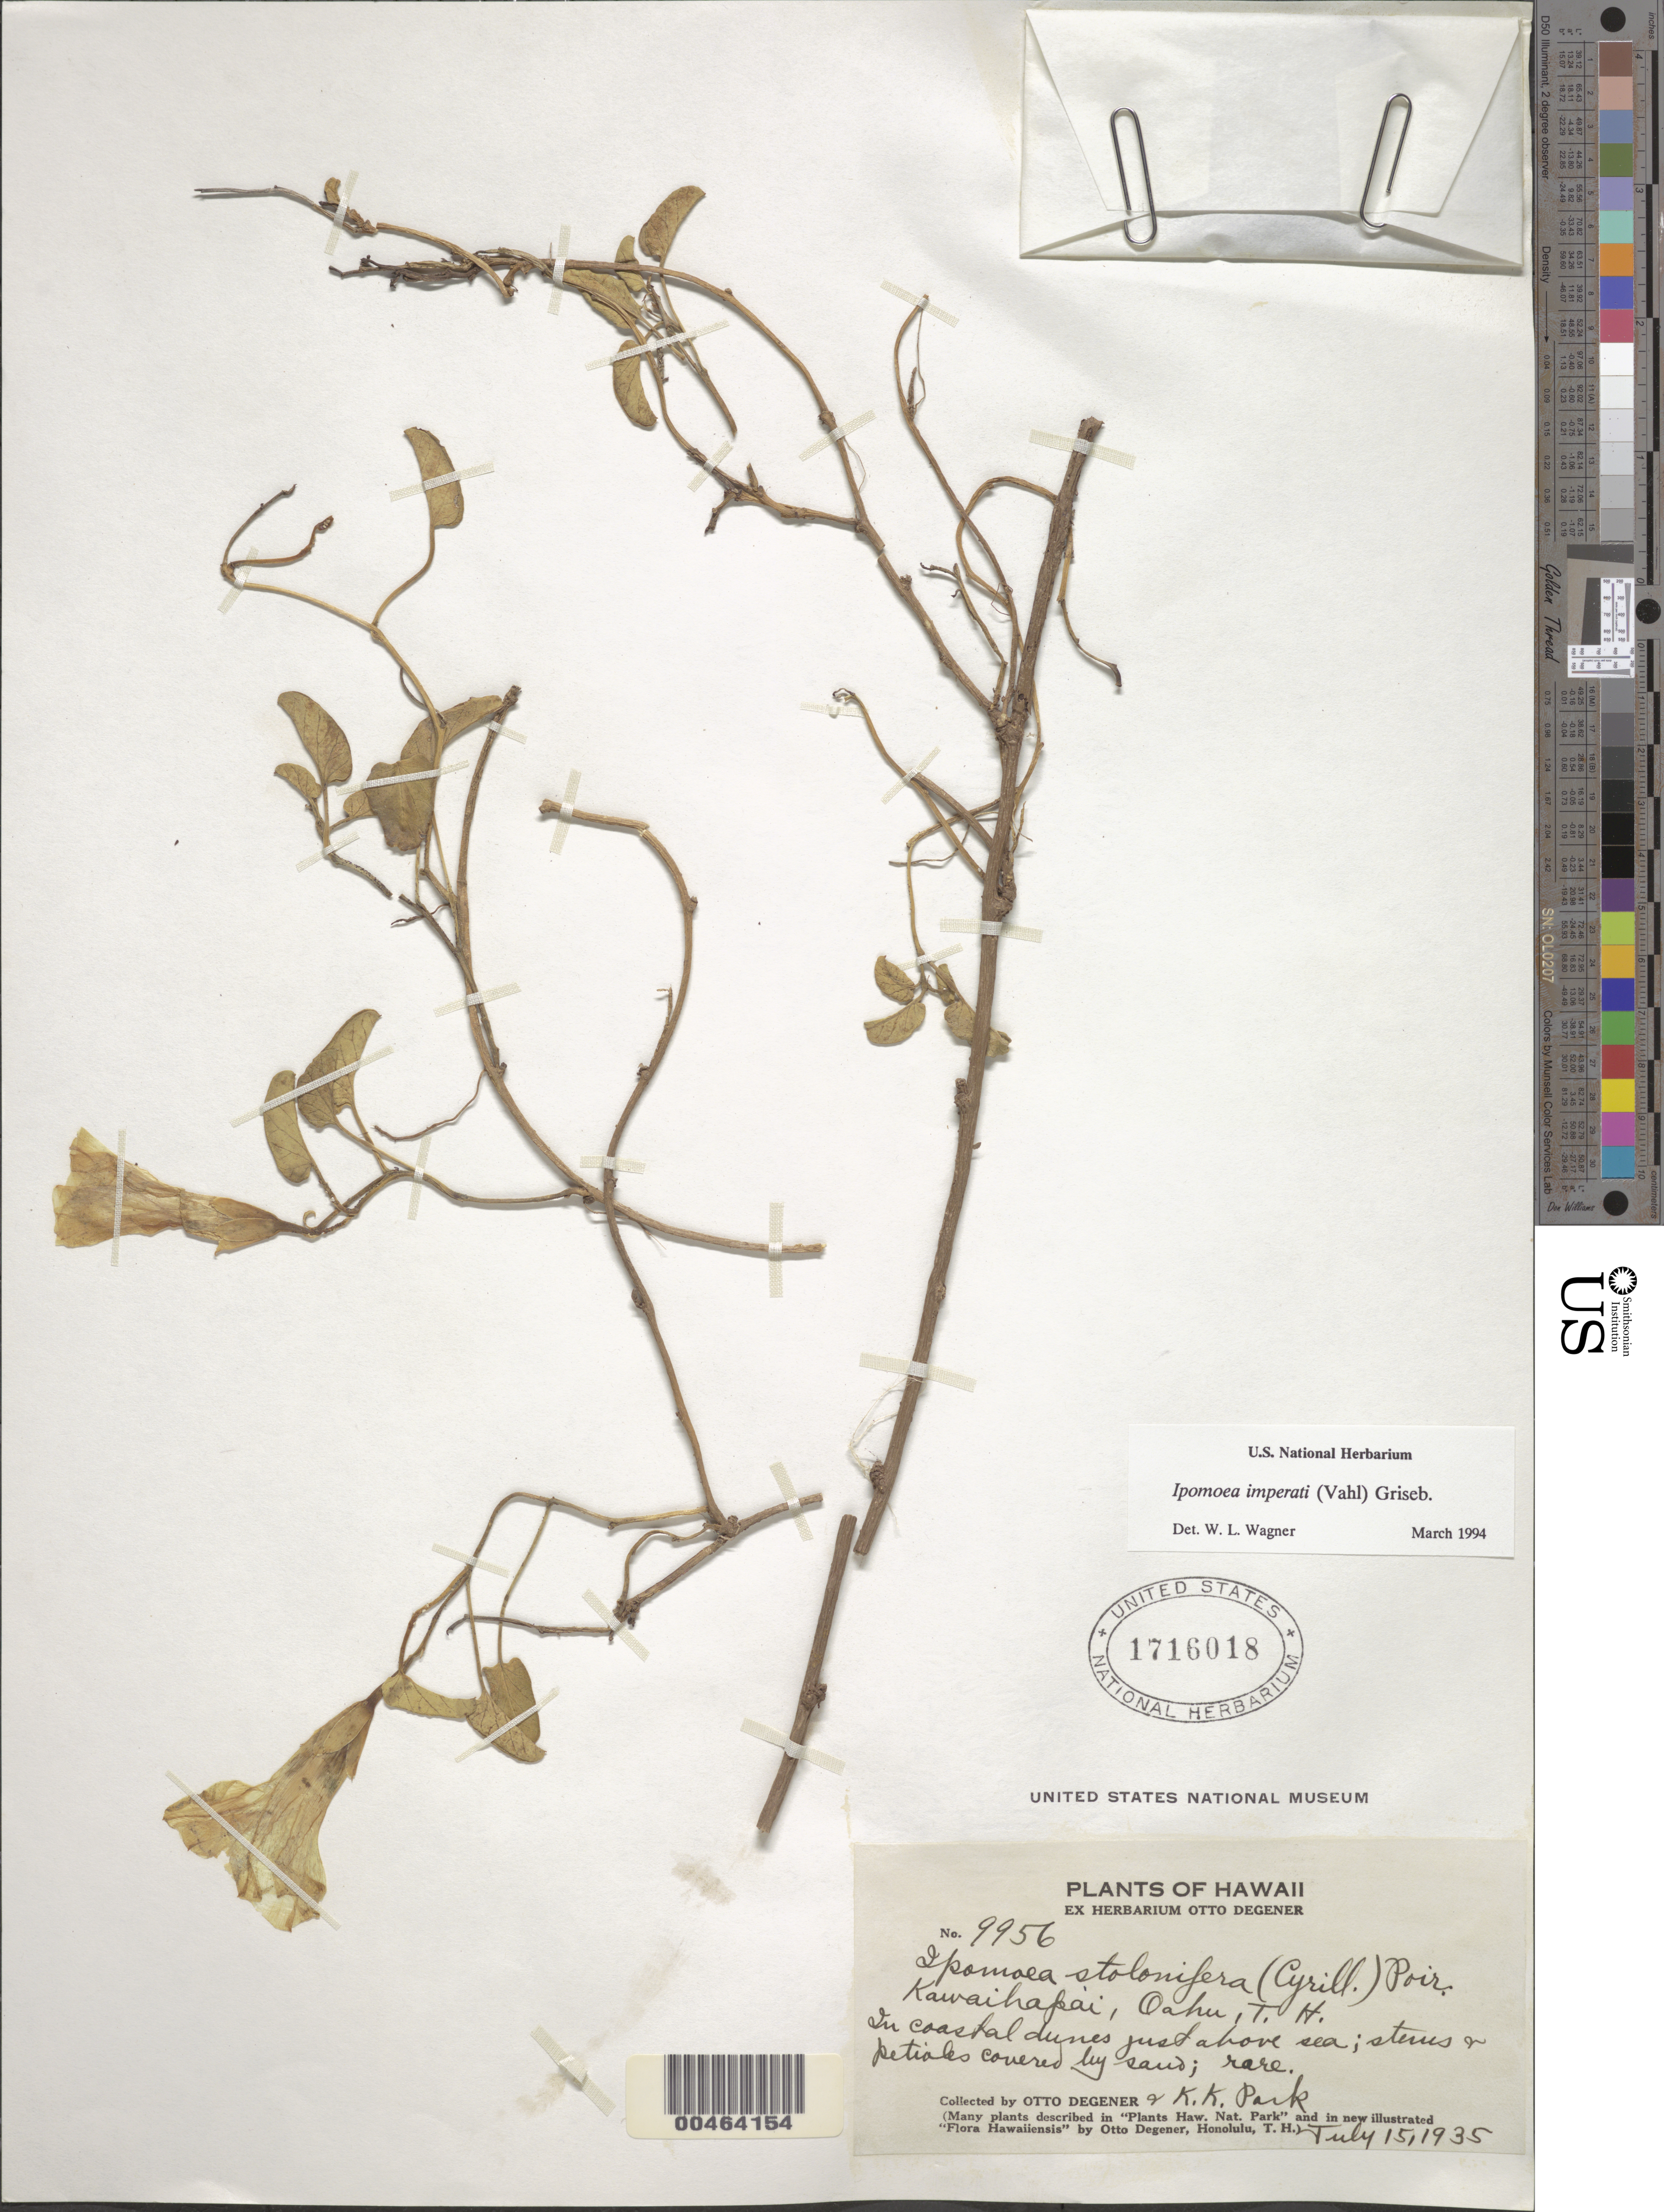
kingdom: Plantae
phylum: Tracheophyta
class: Magnoliopsida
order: Solanales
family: Convolvulaceae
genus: Ipomoea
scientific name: Ipomoea imperati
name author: (Vahl) Griseb.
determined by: Wagner, W. L., (BOT), Smithsonian Institution - National Museum of Natural History (UNITED STATES)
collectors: O. Degener & K. Park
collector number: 9956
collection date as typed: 15 Jul 1935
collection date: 1935-07-15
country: United States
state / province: Hawaii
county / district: Honolulu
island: Oahu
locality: Kawaihapai, just above sea.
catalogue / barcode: US 1716018